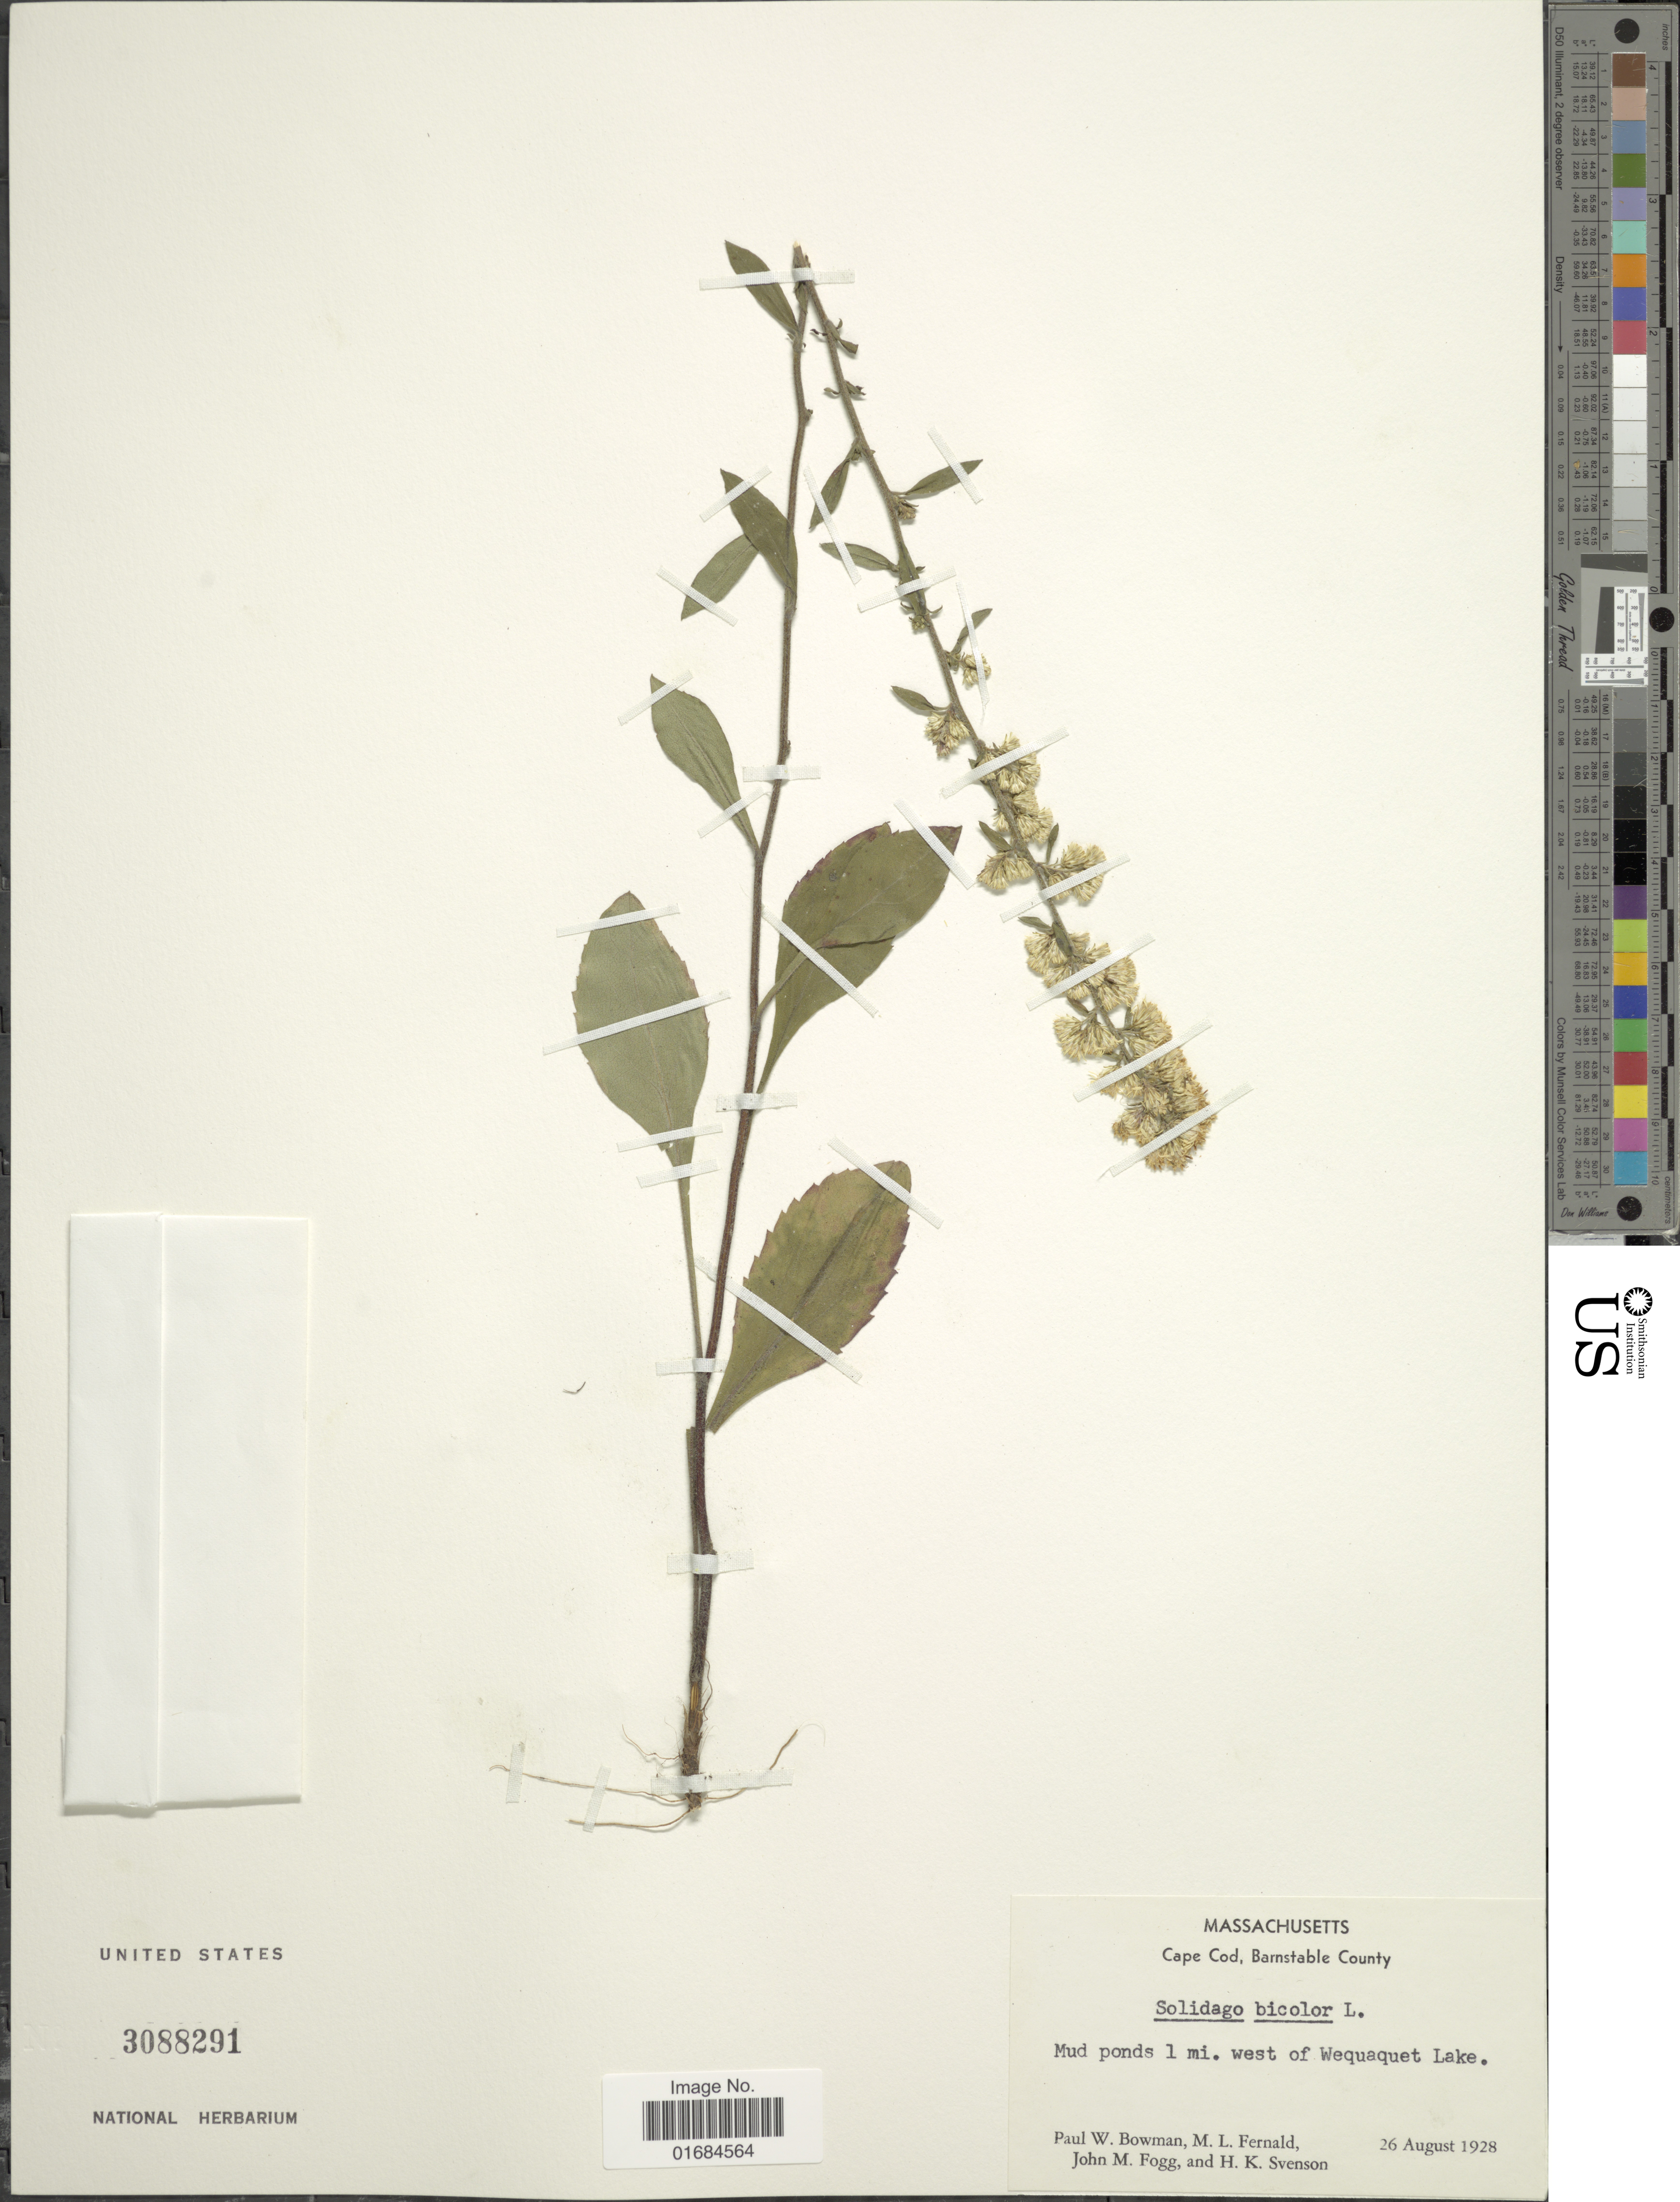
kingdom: Plantae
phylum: Tracheophyta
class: Magnoliopsida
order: Asterales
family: Asteraceae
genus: Solidago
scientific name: Solidago bicolor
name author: L.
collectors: P. Bowman, M. L. Fernald, J. Fogg & H. K. Svenson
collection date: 1928-08-26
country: United States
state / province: Massachusetts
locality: Cape Cod, Barstable County, mud ponds 1 mi. west of Wequaquet Lake.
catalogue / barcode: US 3088291